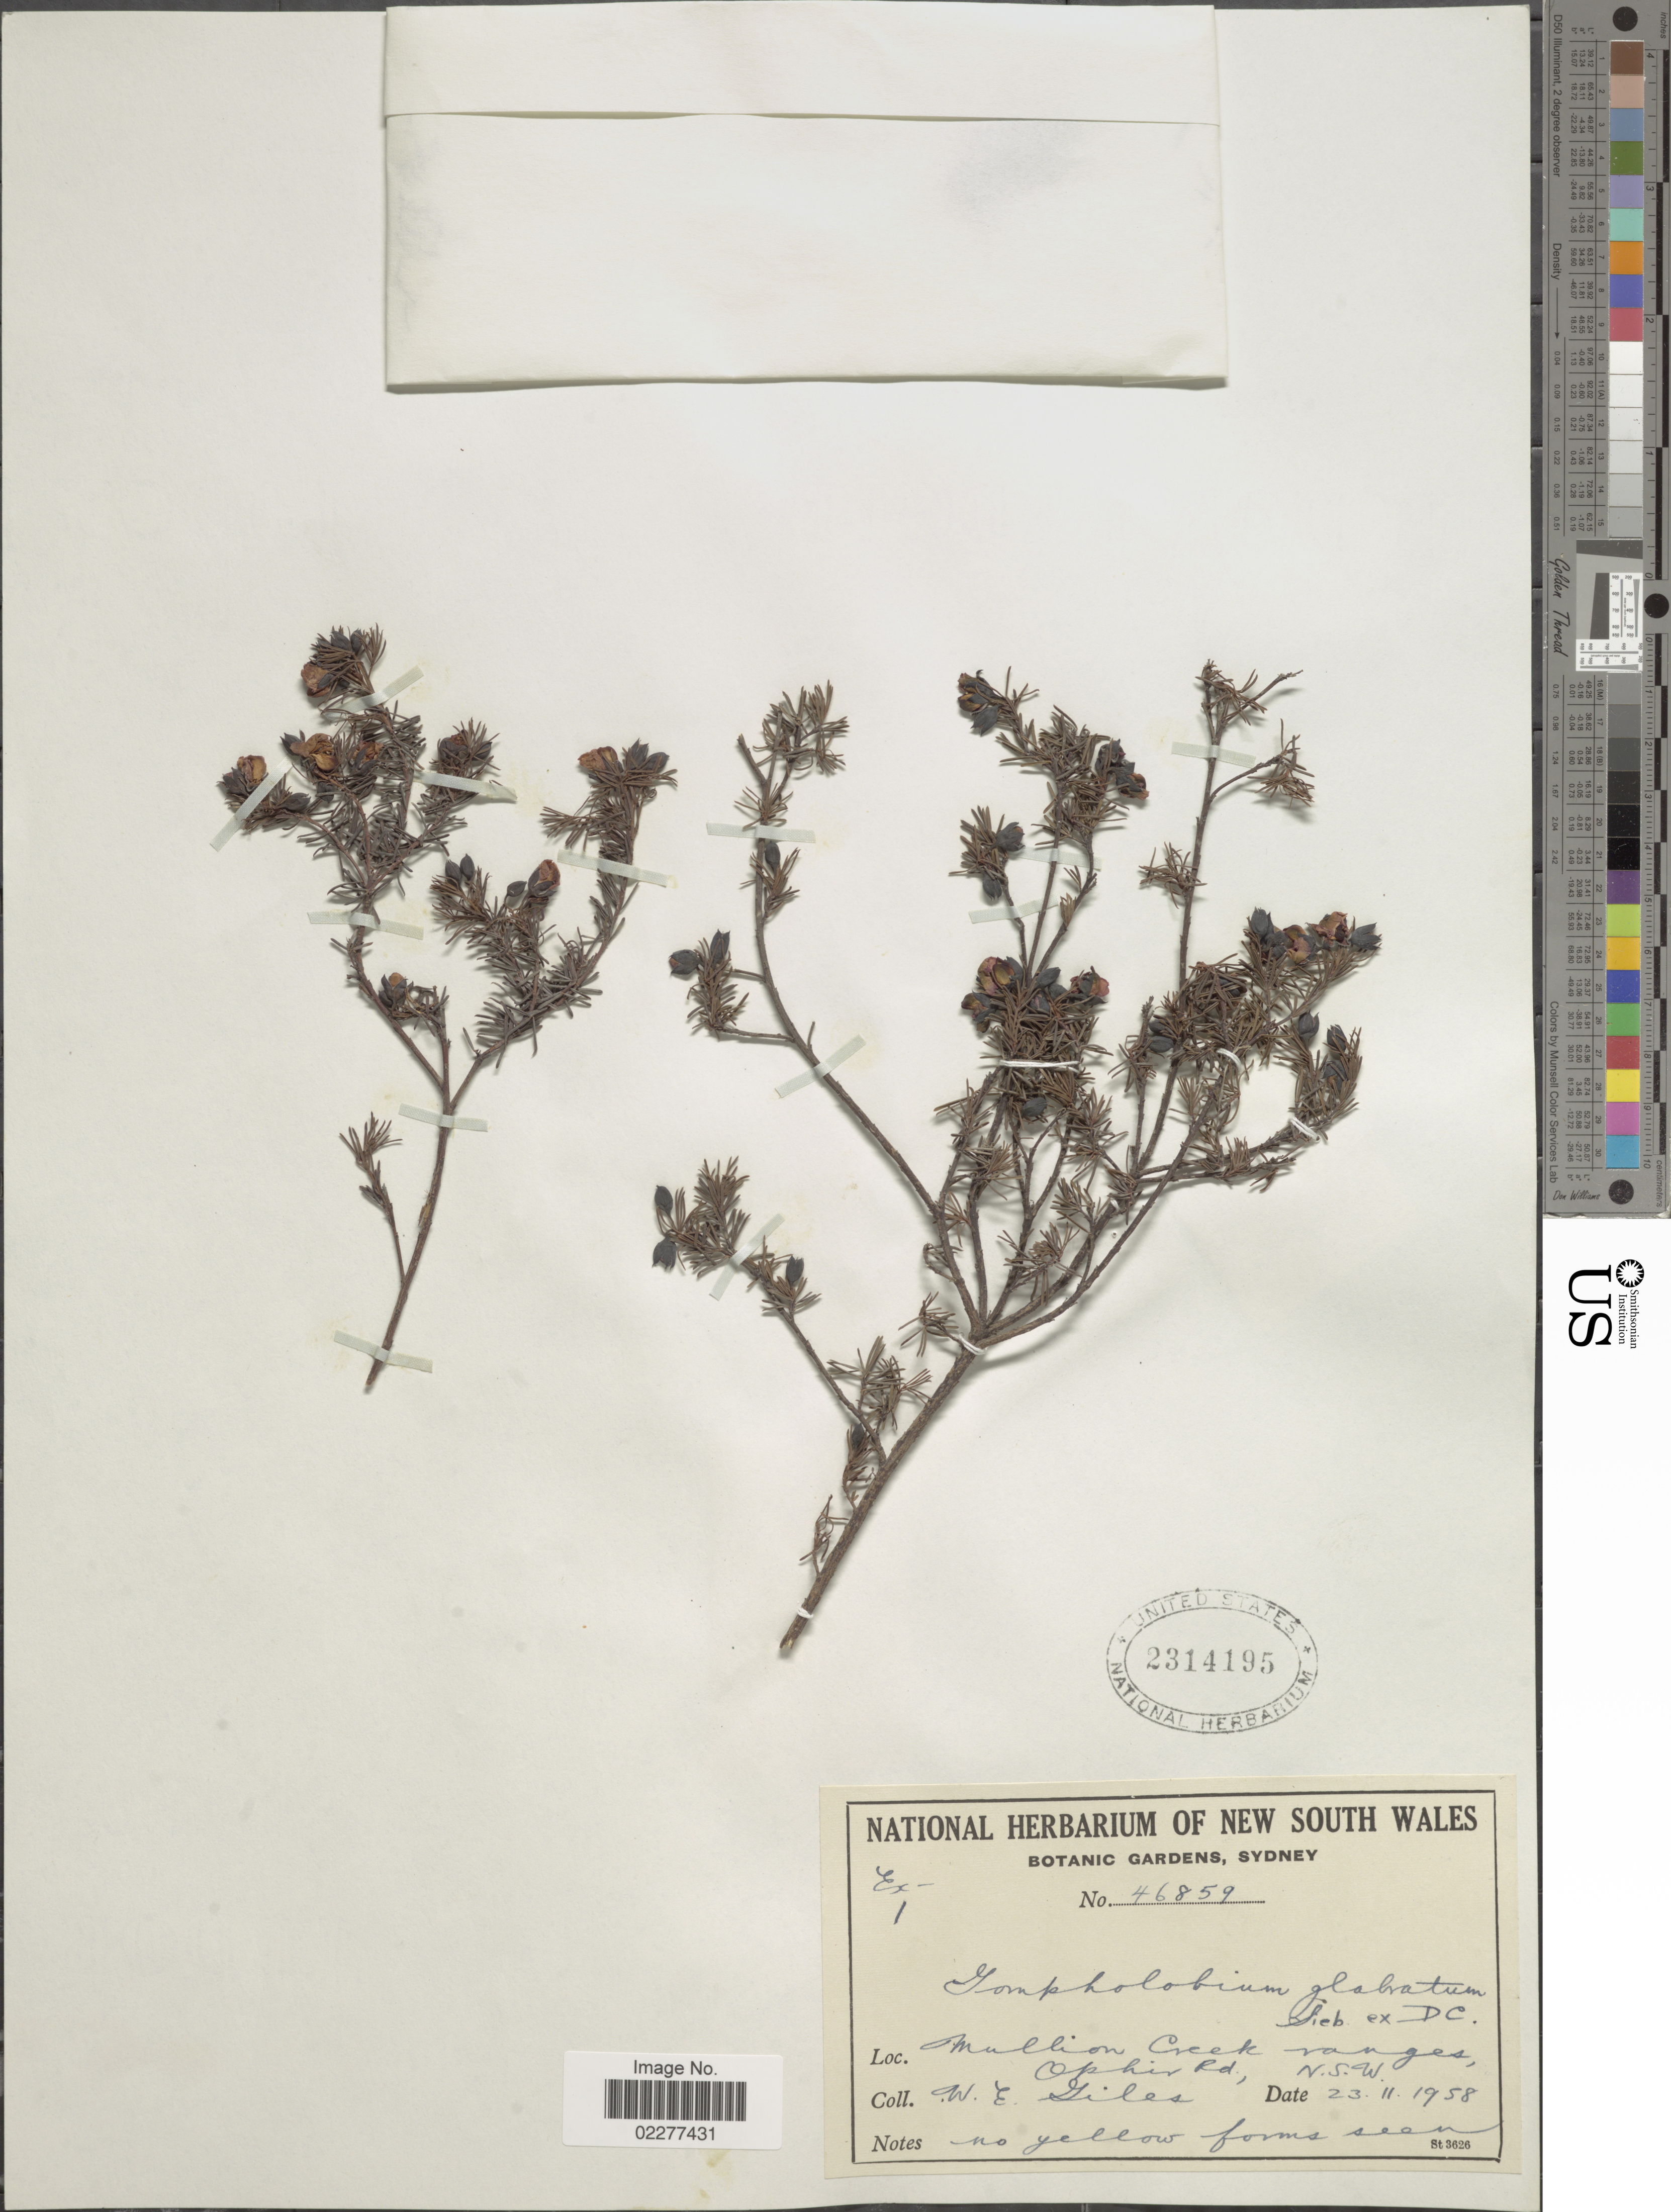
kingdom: Plantae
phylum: Tracheophyta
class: Magnoliopsida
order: Fabales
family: Fabaceae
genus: Gompholobium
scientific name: Gompholobium glabratum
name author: DC.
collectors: W. Giles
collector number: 46859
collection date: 1958-11-23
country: Australia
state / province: New South Wales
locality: Mullion Creek ranges, Ophir Rd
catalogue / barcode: US 2314195